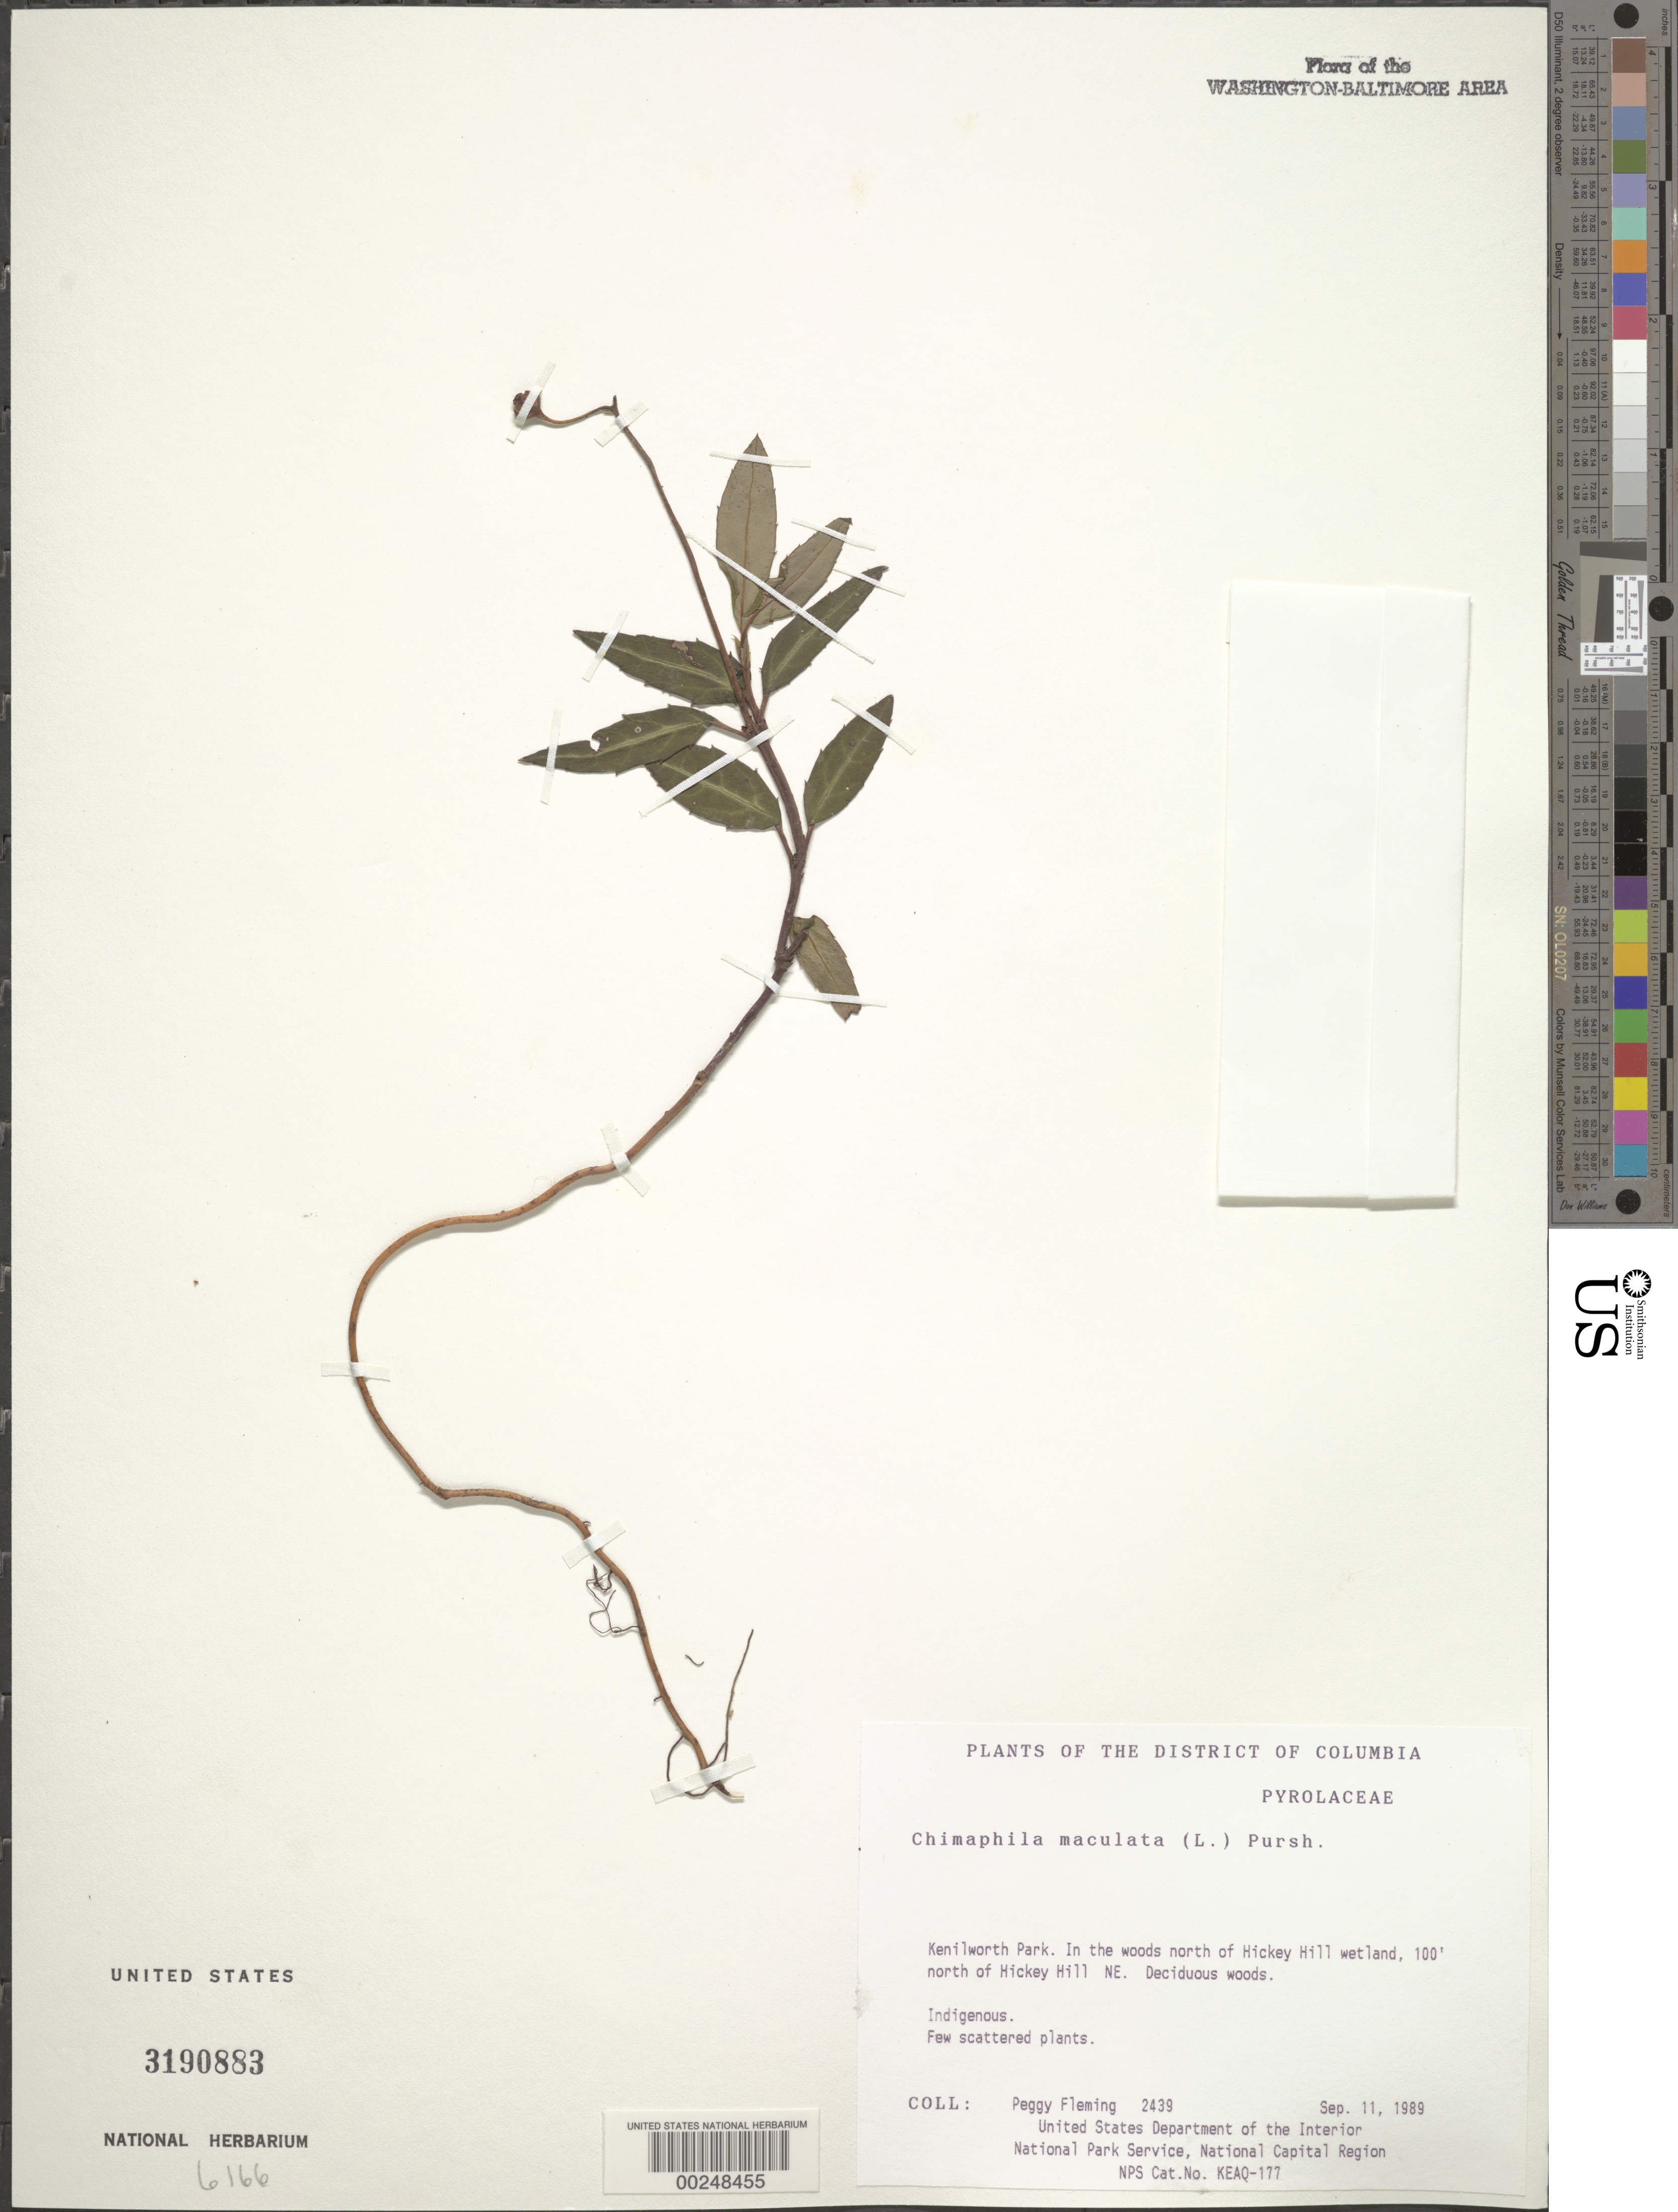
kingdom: Plantae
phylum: Tracheophyta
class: Magnoliopsida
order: Ericales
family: Ericaceae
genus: Chimaphila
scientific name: Chimaphila maculata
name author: (L.) Pursh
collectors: P. Fleming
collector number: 2439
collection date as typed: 11 Sep 1989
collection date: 1989-09-11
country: United States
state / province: District of Columbia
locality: Kenilworth Park, N of Hickey Hill, N of Hickey Hill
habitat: Deciduous woods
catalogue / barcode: US 3190883